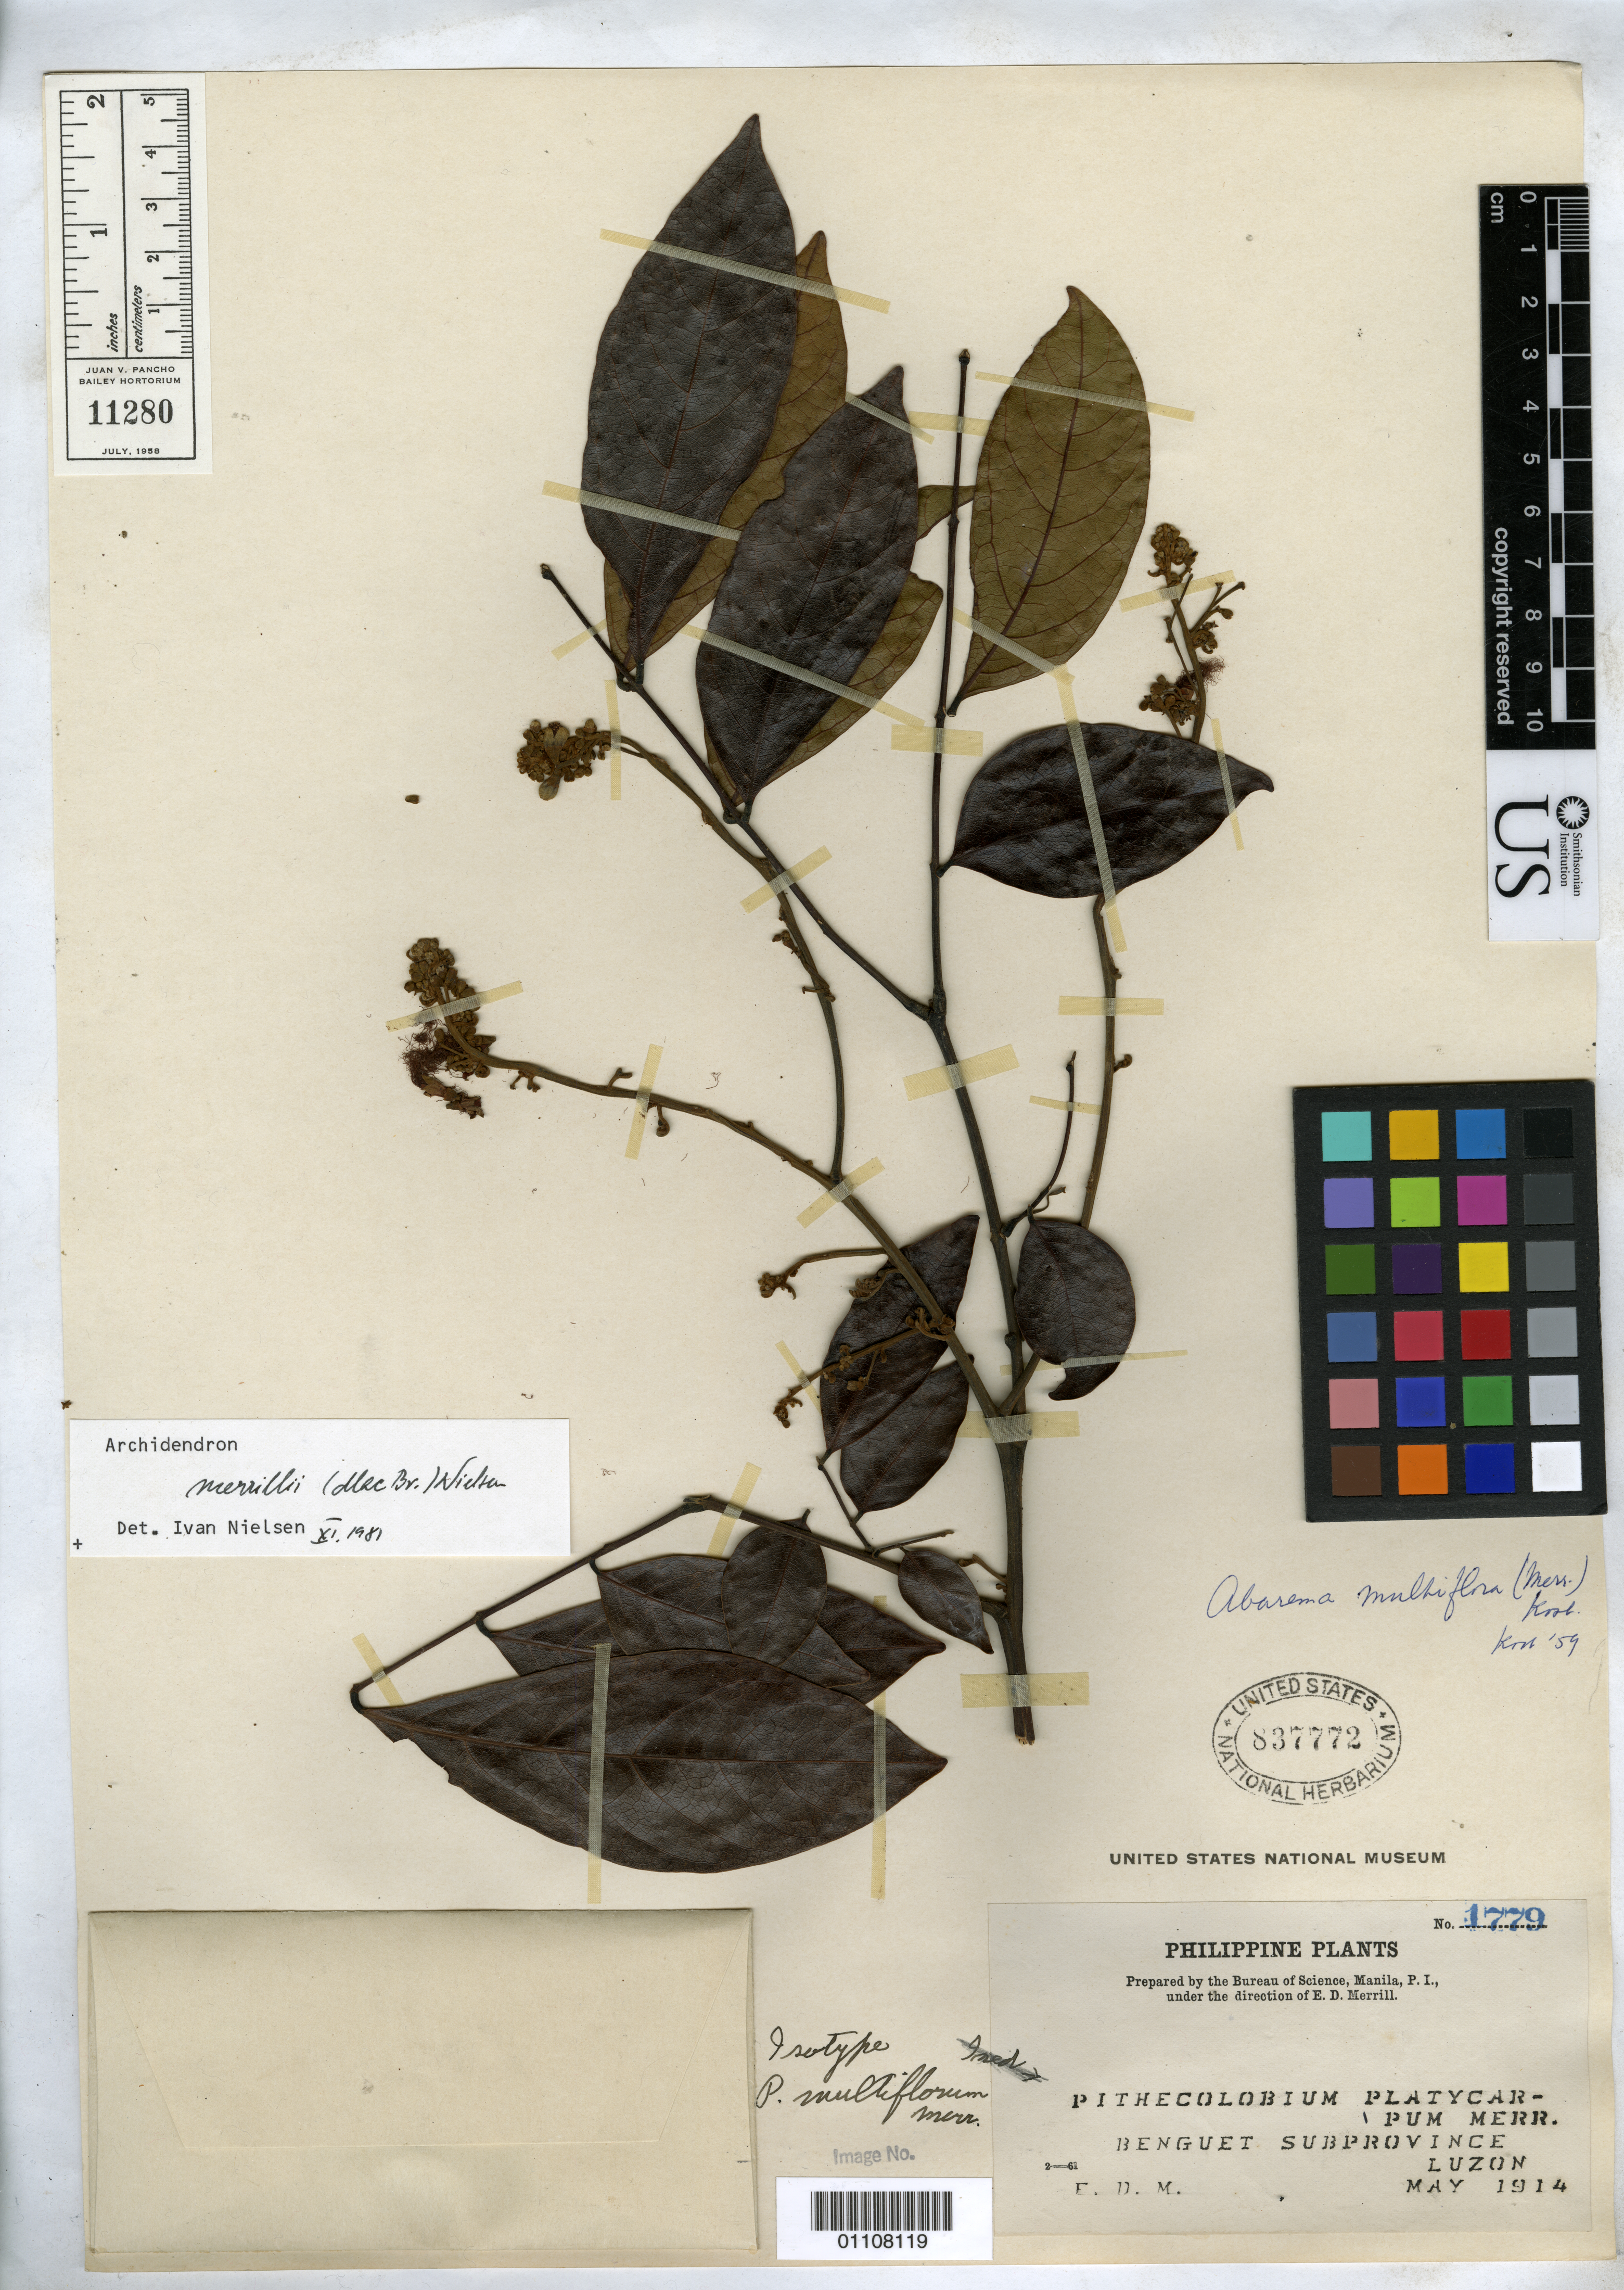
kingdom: Plantae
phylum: Tracheophyta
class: Magnoliopsida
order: Fabales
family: Fabaceae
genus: Pithecellobium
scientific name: Pithecellobium multiflorum Merr., nom. illeg.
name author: Merr.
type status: Isotype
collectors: E. D. Merrill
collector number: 1779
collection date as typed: May 1914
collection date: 1914-05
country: Philippines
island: Luzon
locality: Benguet Subprovince, Luzon.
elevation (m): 1000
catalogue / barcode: US 837772